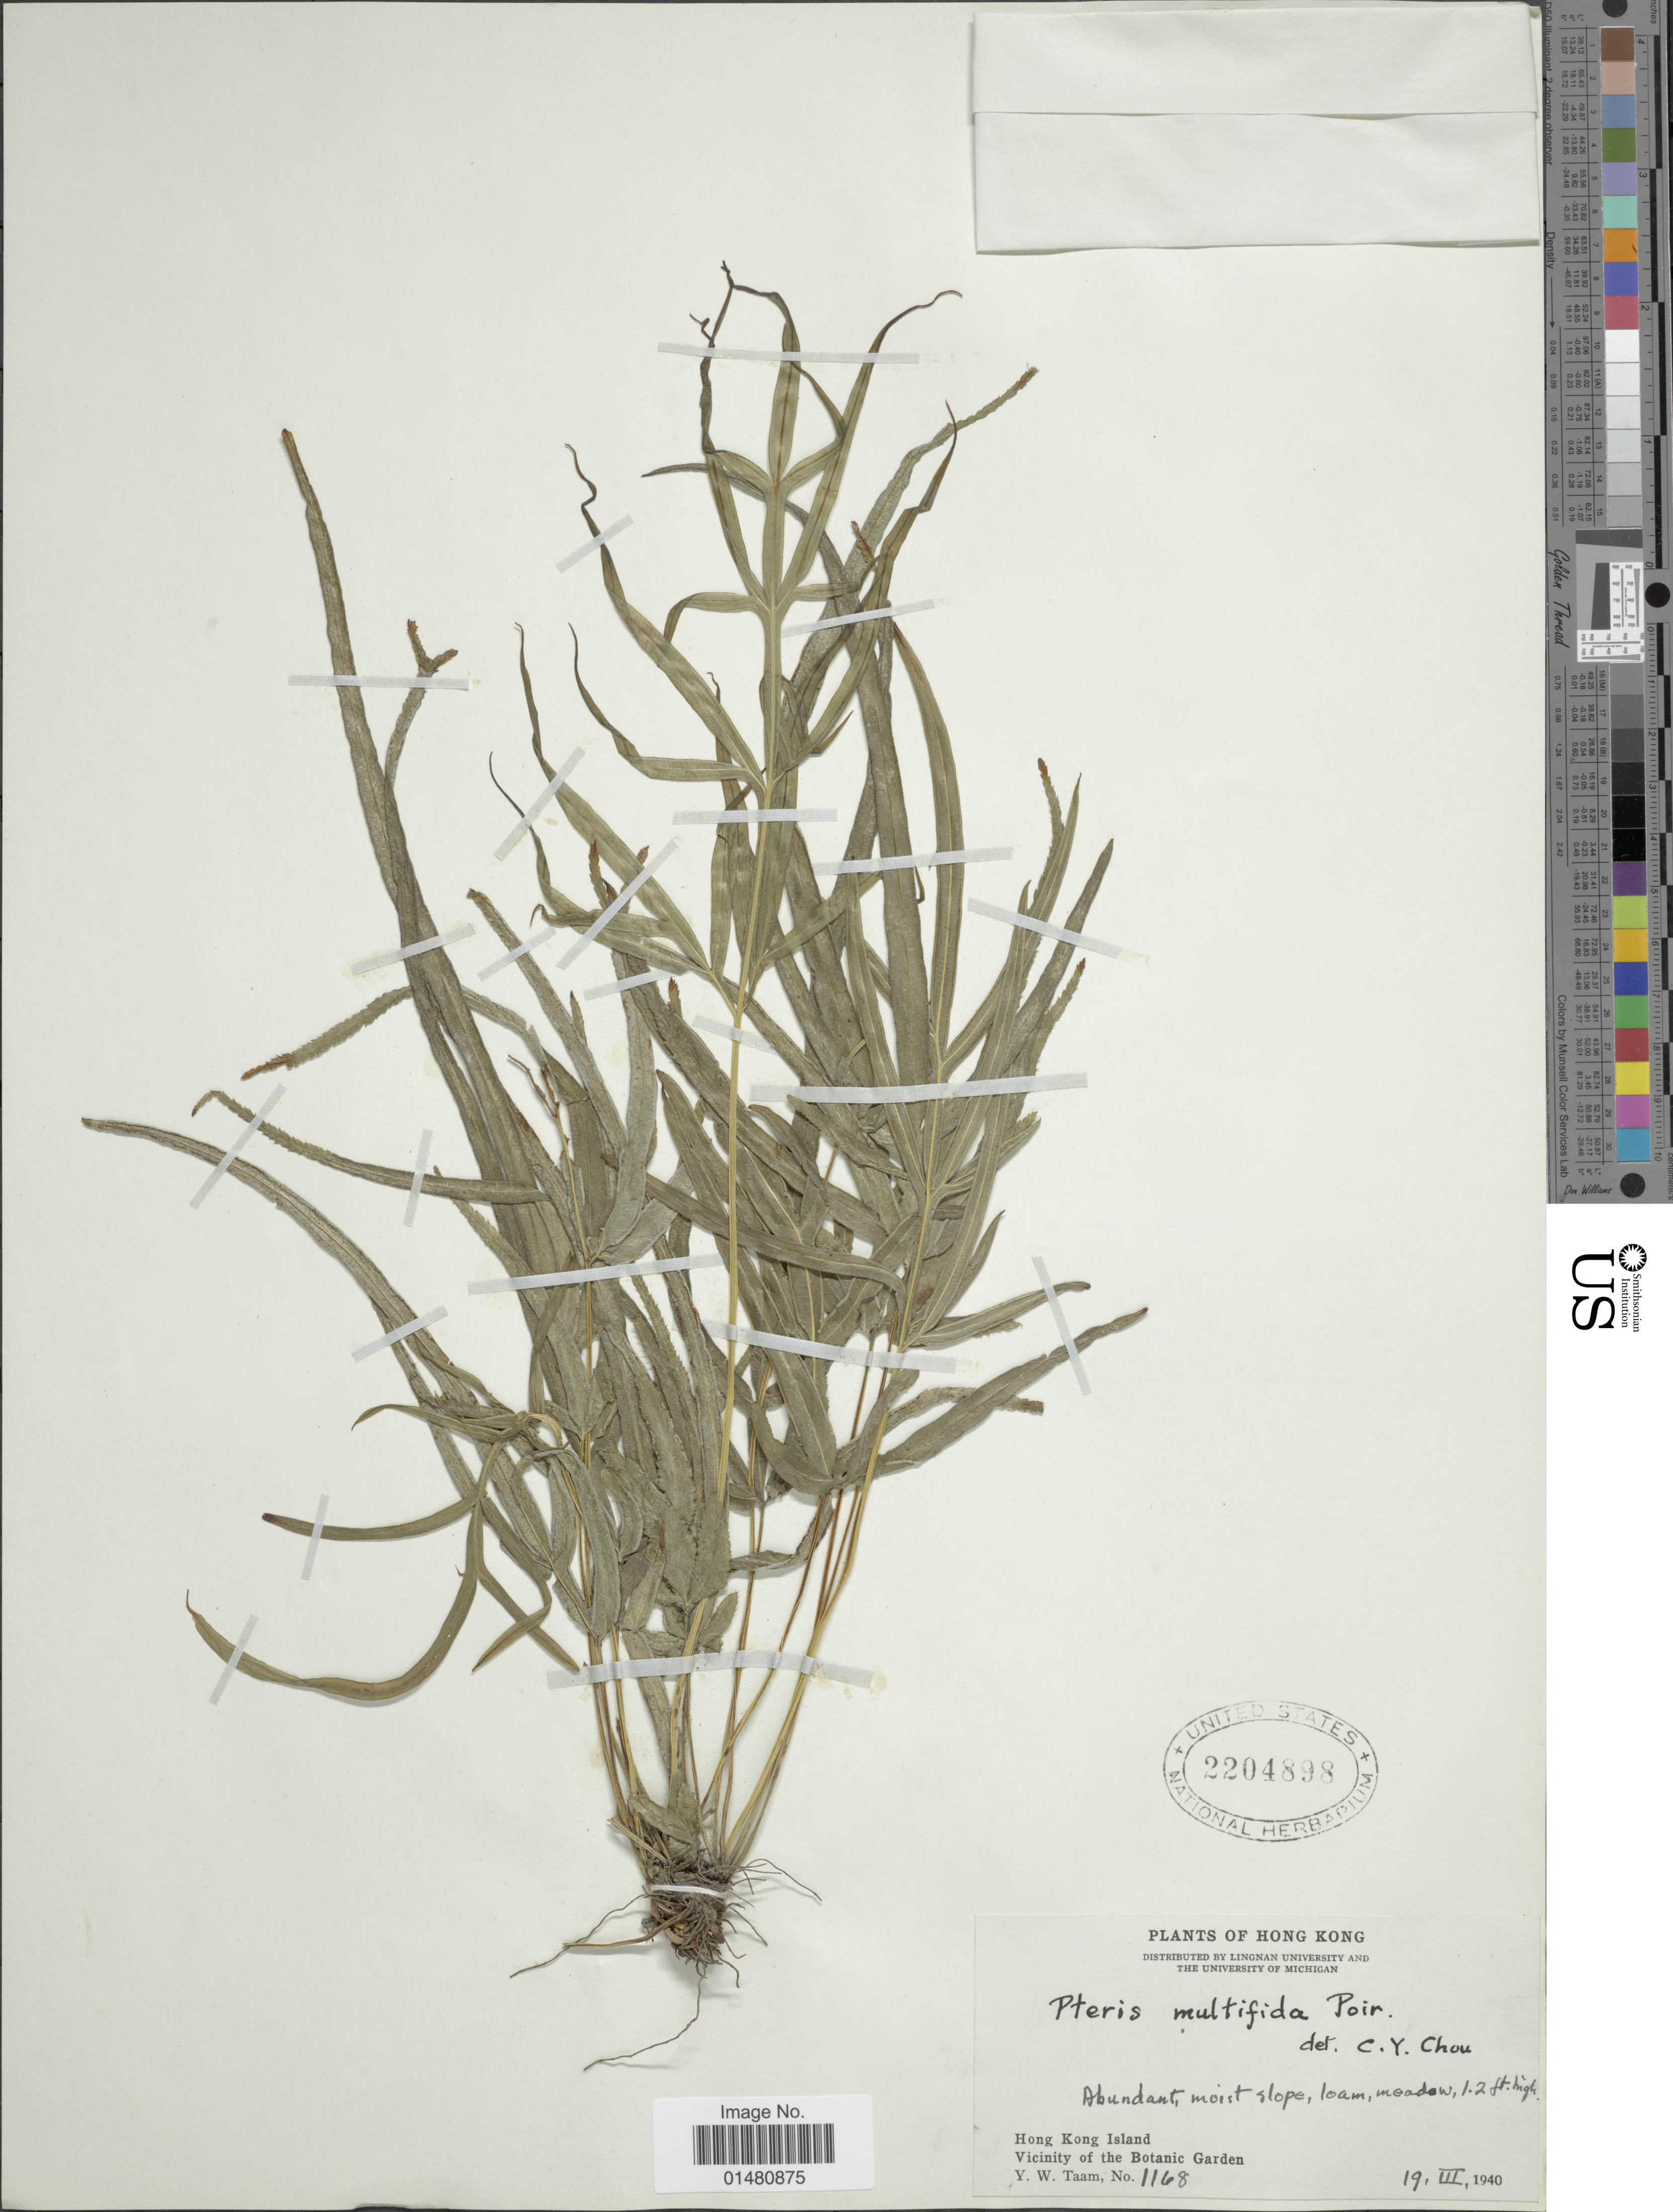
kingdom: Plantae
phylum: Tracheophyta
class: Polypodiopsida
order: Polypodiales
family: Pteridaceae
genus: Pteris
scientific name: Pteris multifida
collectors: Y. W. Taam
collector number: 1168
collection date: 1940-03-19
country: China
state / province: Hong Kong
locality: Hong Kong Island, Vicinity of the Botanic Garden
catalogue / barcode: US 2204898